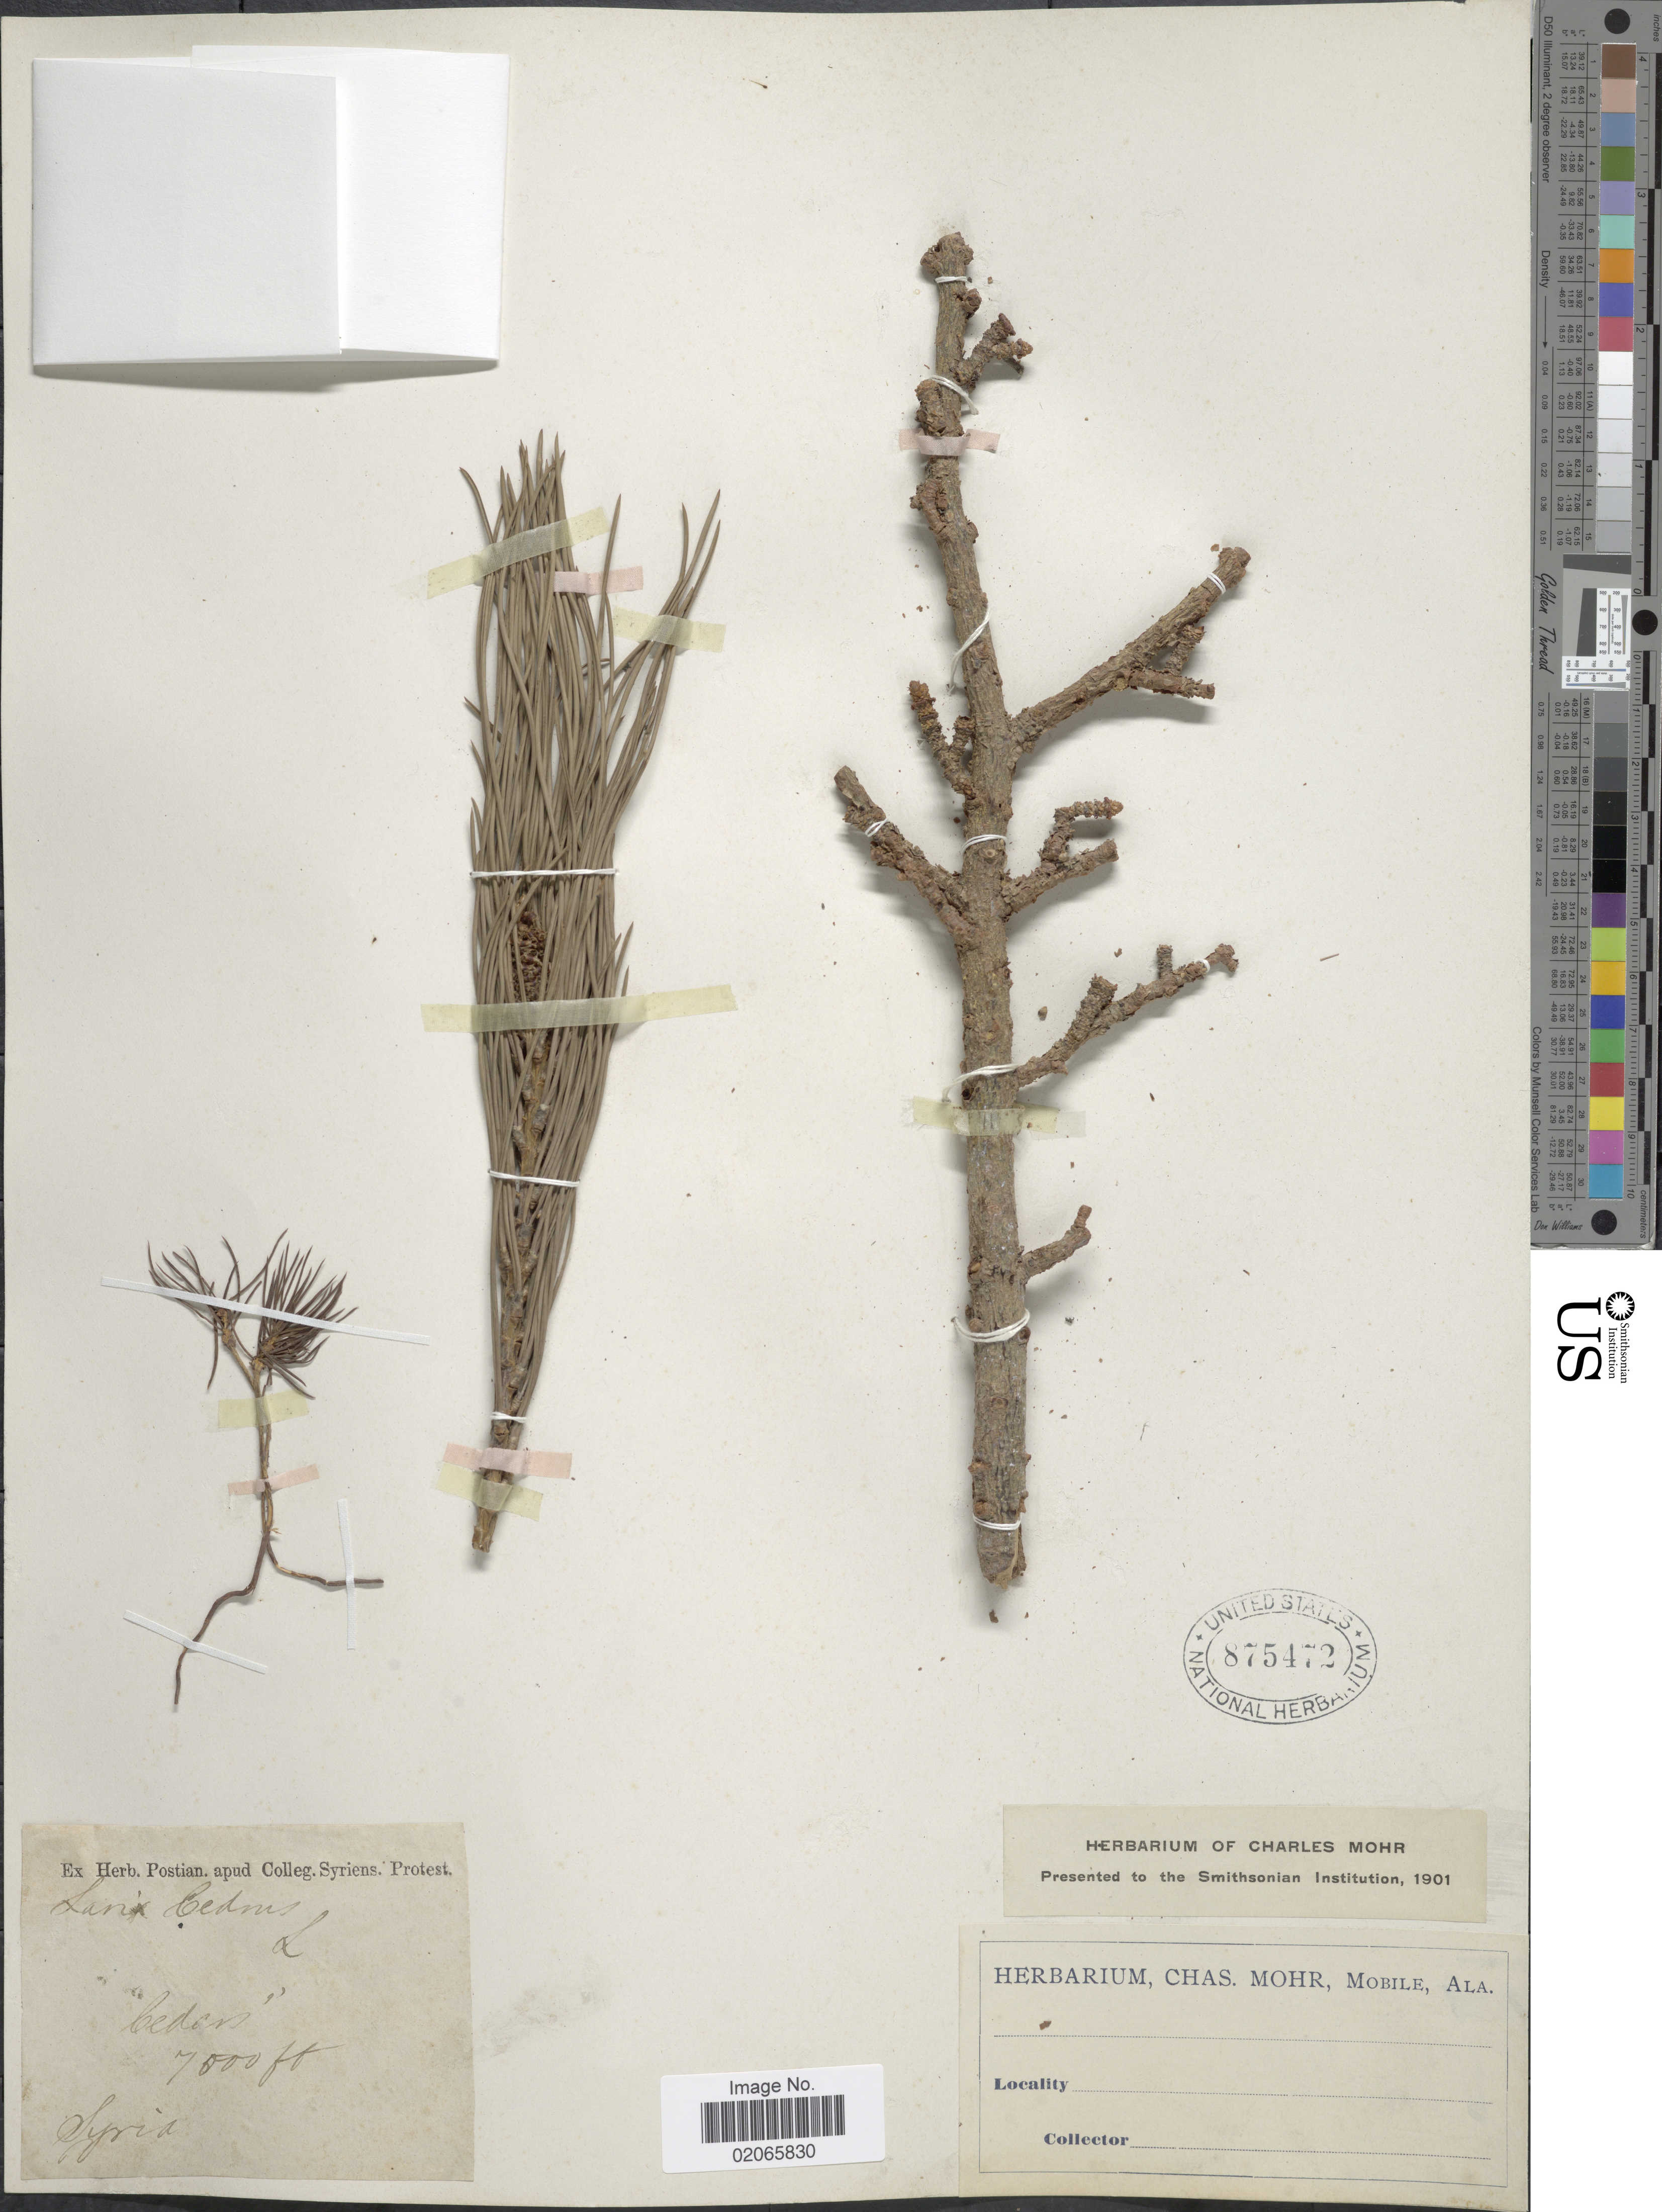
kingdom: Plantae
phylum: Tracheophyta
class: Pinopsida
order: Pinales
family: Pinaceae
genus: Pinus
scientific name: Pinus sp.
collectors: ex herb. Postian. apud Colleg. Syriens. Protest. USE "Fannie P. A. Shepard" (10308853) AS PRIMARY COLLECTOR INSTEAD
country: Syria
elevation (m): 2134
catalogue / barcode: US 875472